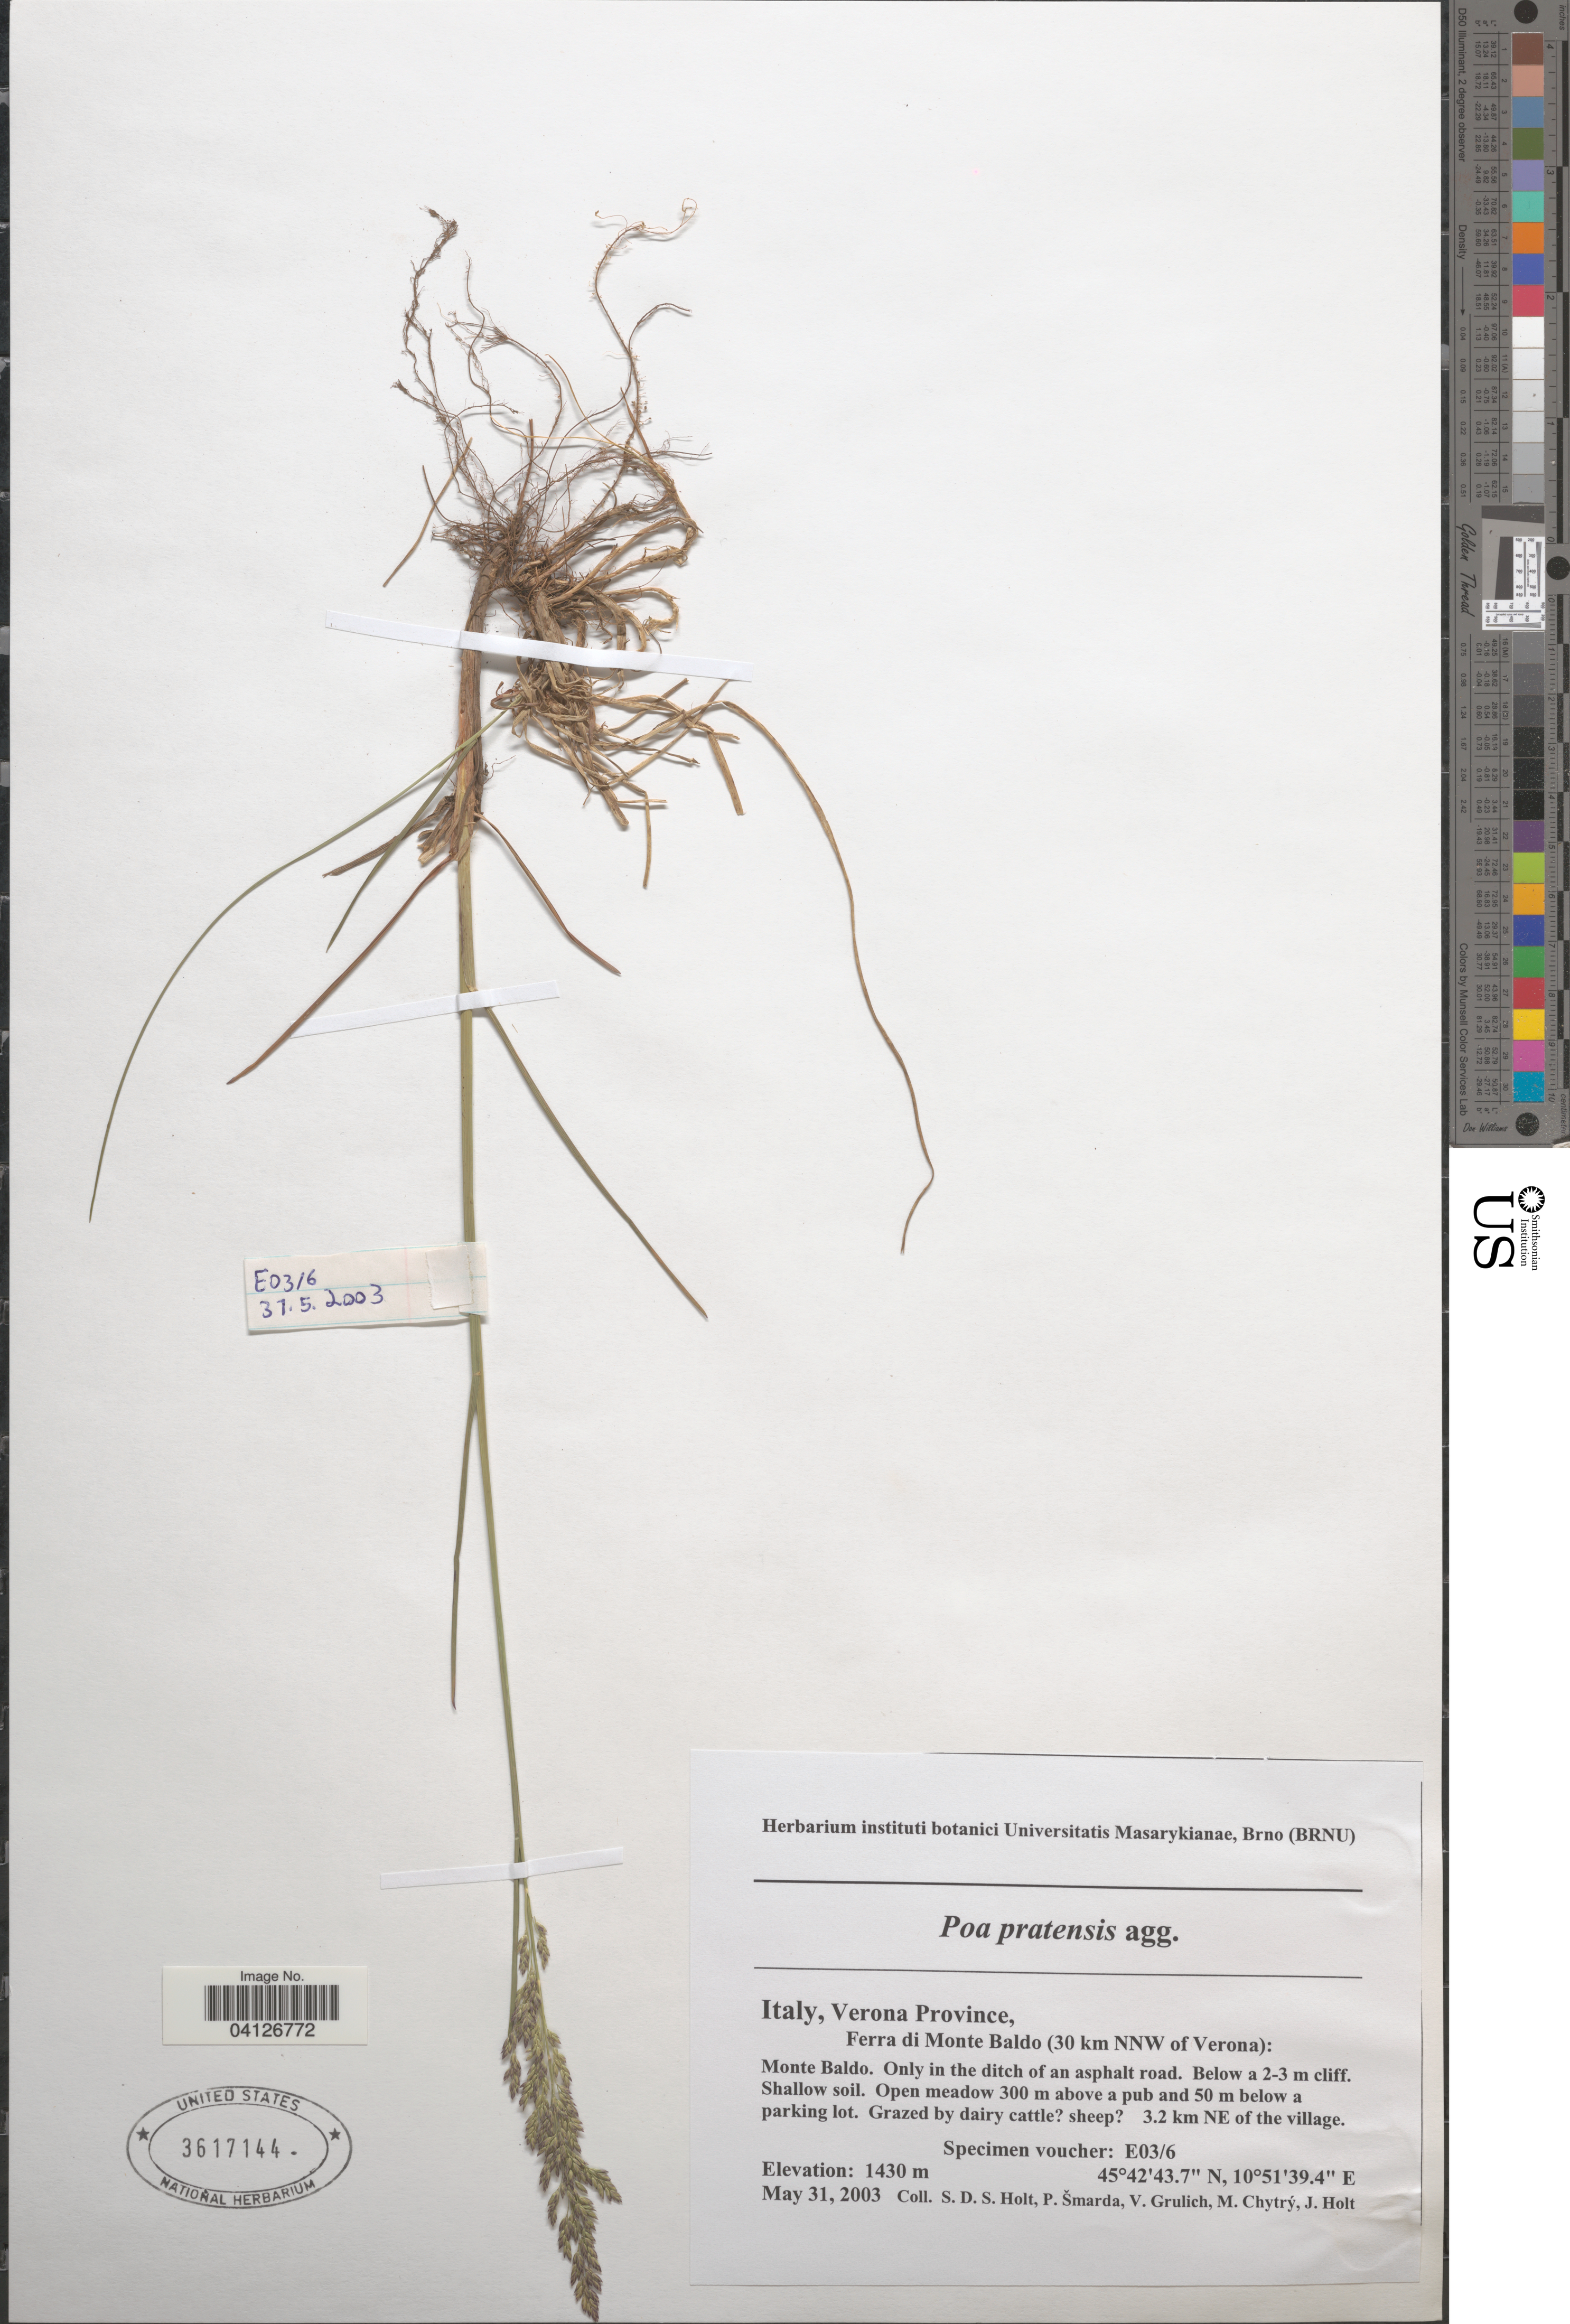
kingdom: Plantae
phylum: Tracheophyta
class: Liliopsida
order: Poales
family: Poaceae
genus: Poa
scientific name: Poa pratensis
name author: L.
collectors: S. Holt, P. Smarda, V. Grulich, M. Chytrý & J. Holt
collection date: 2003-05-31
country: Italy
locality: Verona Province, Ferra di Monte Baldo (30 km NNW of Verona): Monte Baldo. Below a 2-3 m cliff. Open meadow 300 m above a pub and 50 m below a parking lot. 3.2 km NE of the village.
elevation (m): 1430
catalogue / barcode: US 3617144